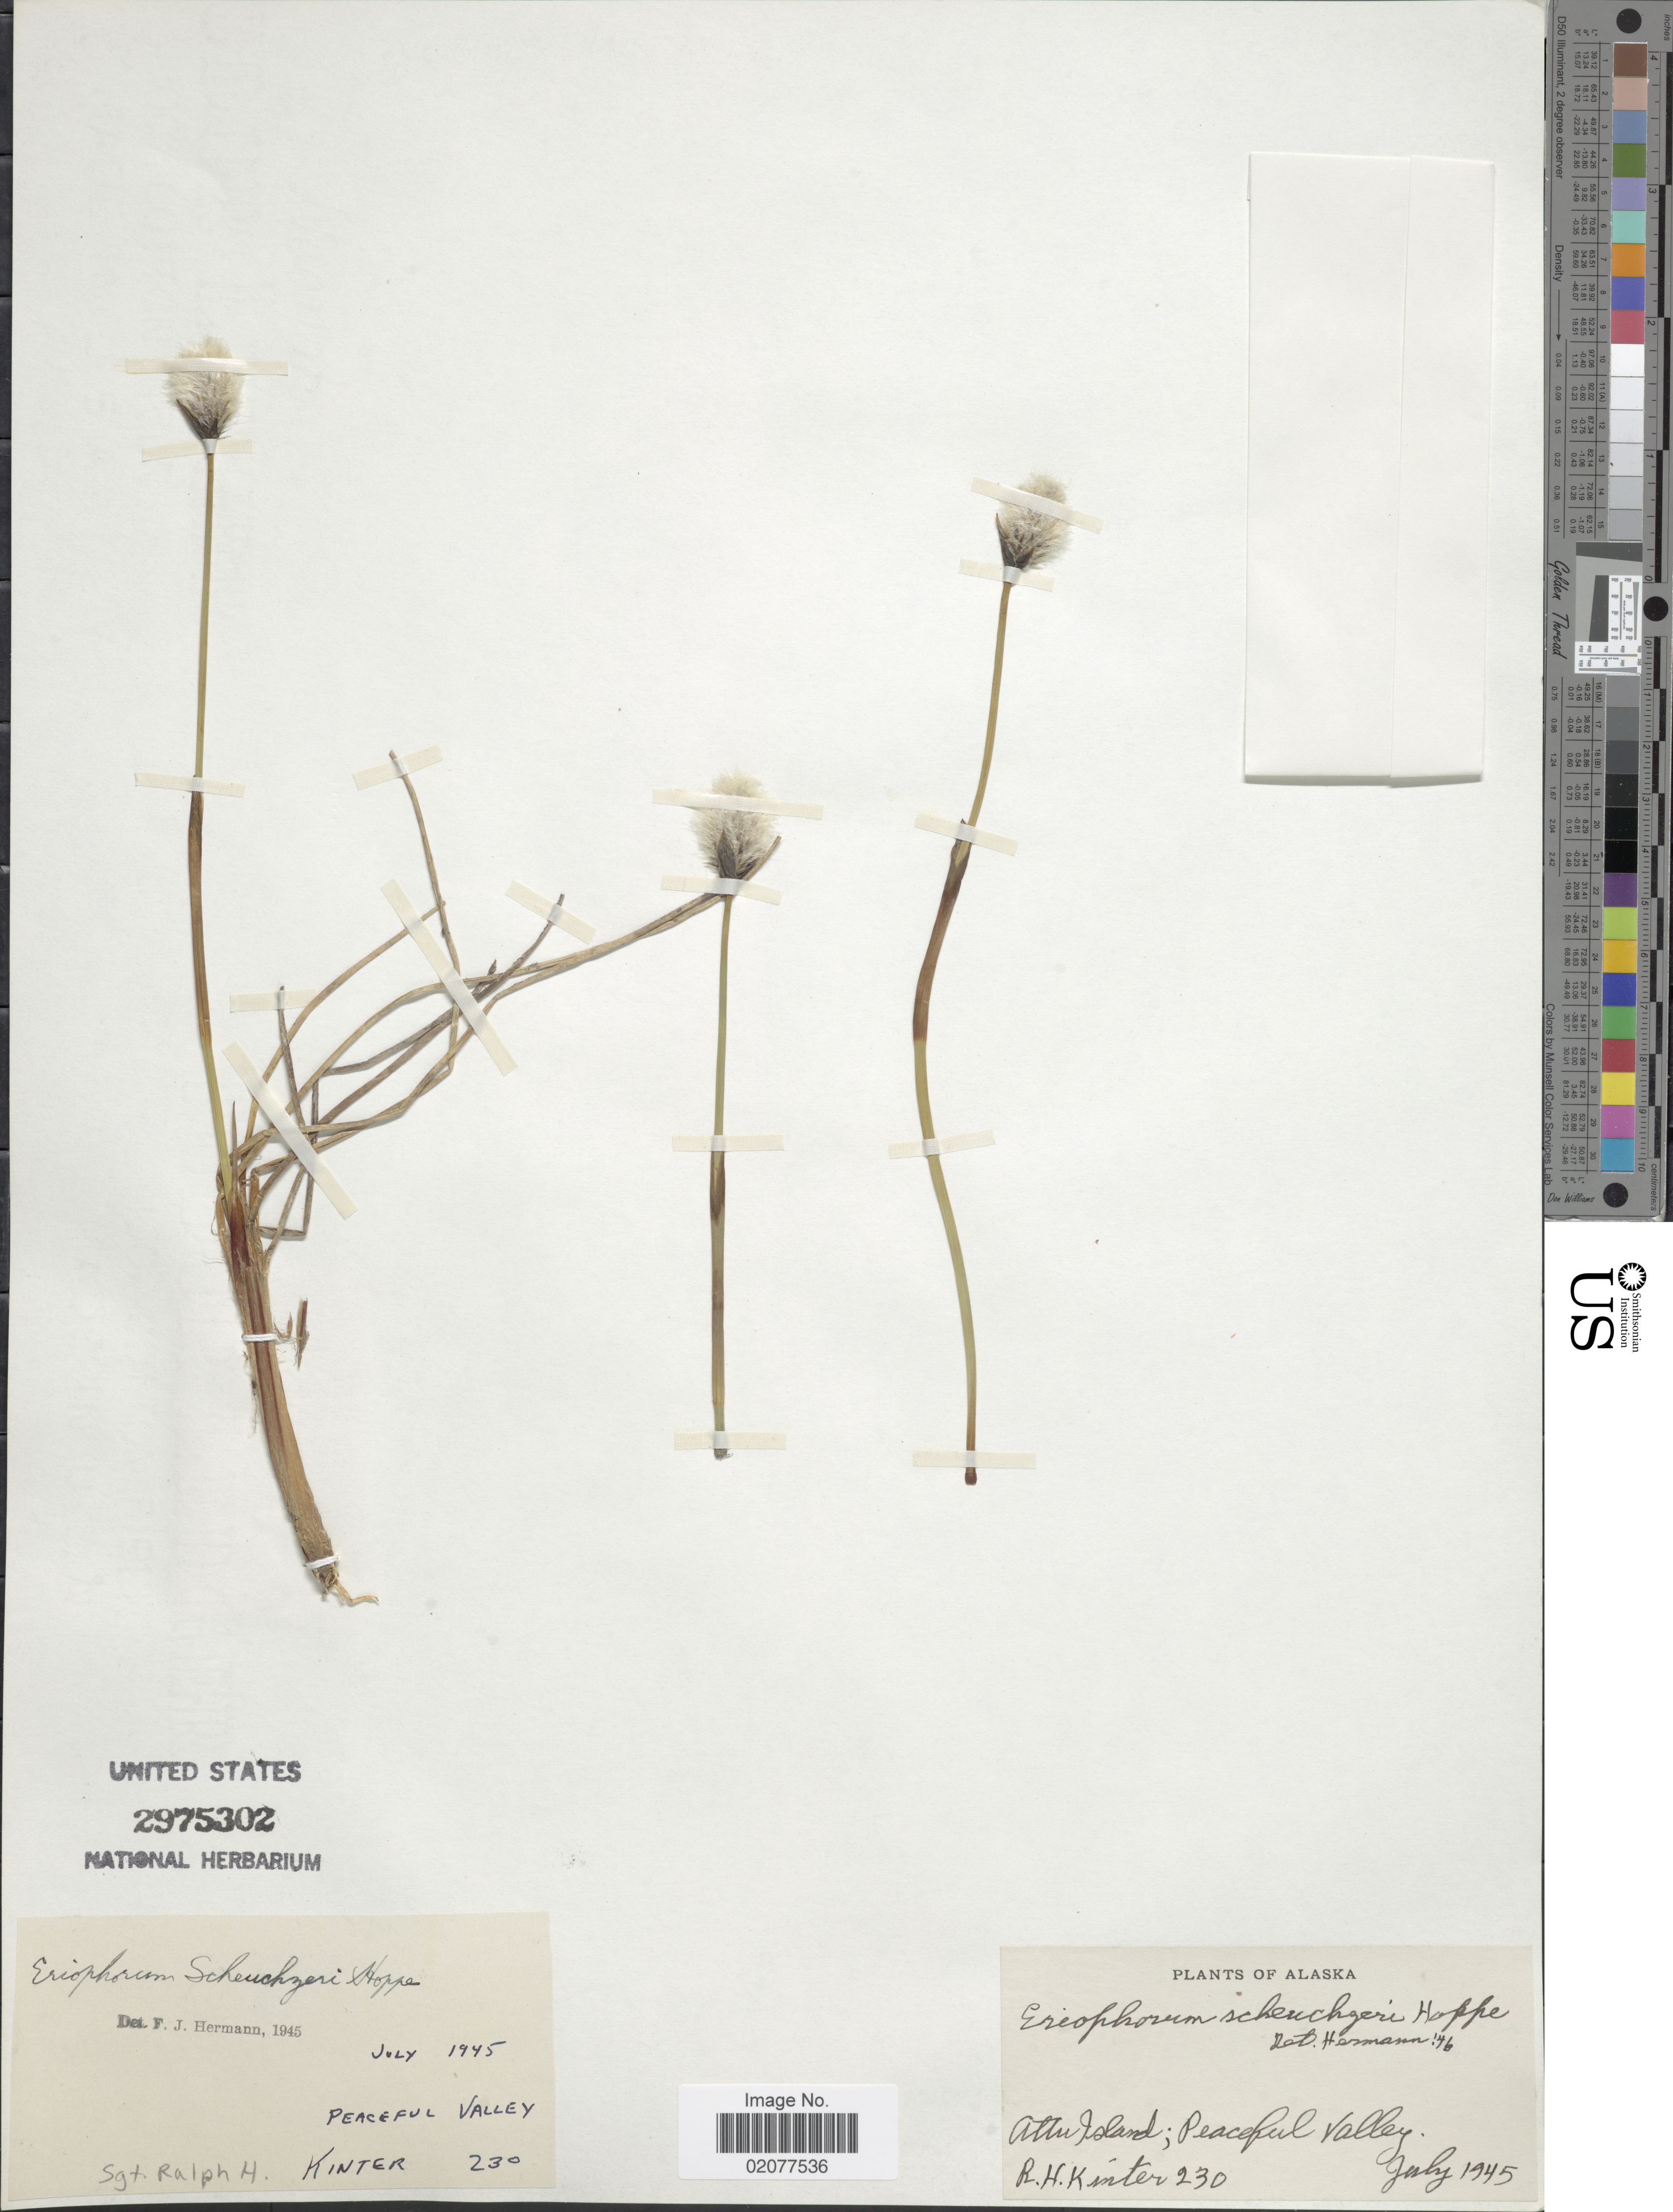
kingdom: Plantae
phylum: Tracheophyta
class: Liliopsida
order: Poales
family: Cyperaceae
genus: Eriophorum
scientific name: Eriophorum scheuchzeri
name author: Hoppe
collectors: R. Kinter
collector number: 230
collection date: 1945-07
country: United States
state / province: Alaska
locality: Attu Island; Peaceful valley.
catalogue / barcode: US 2975302